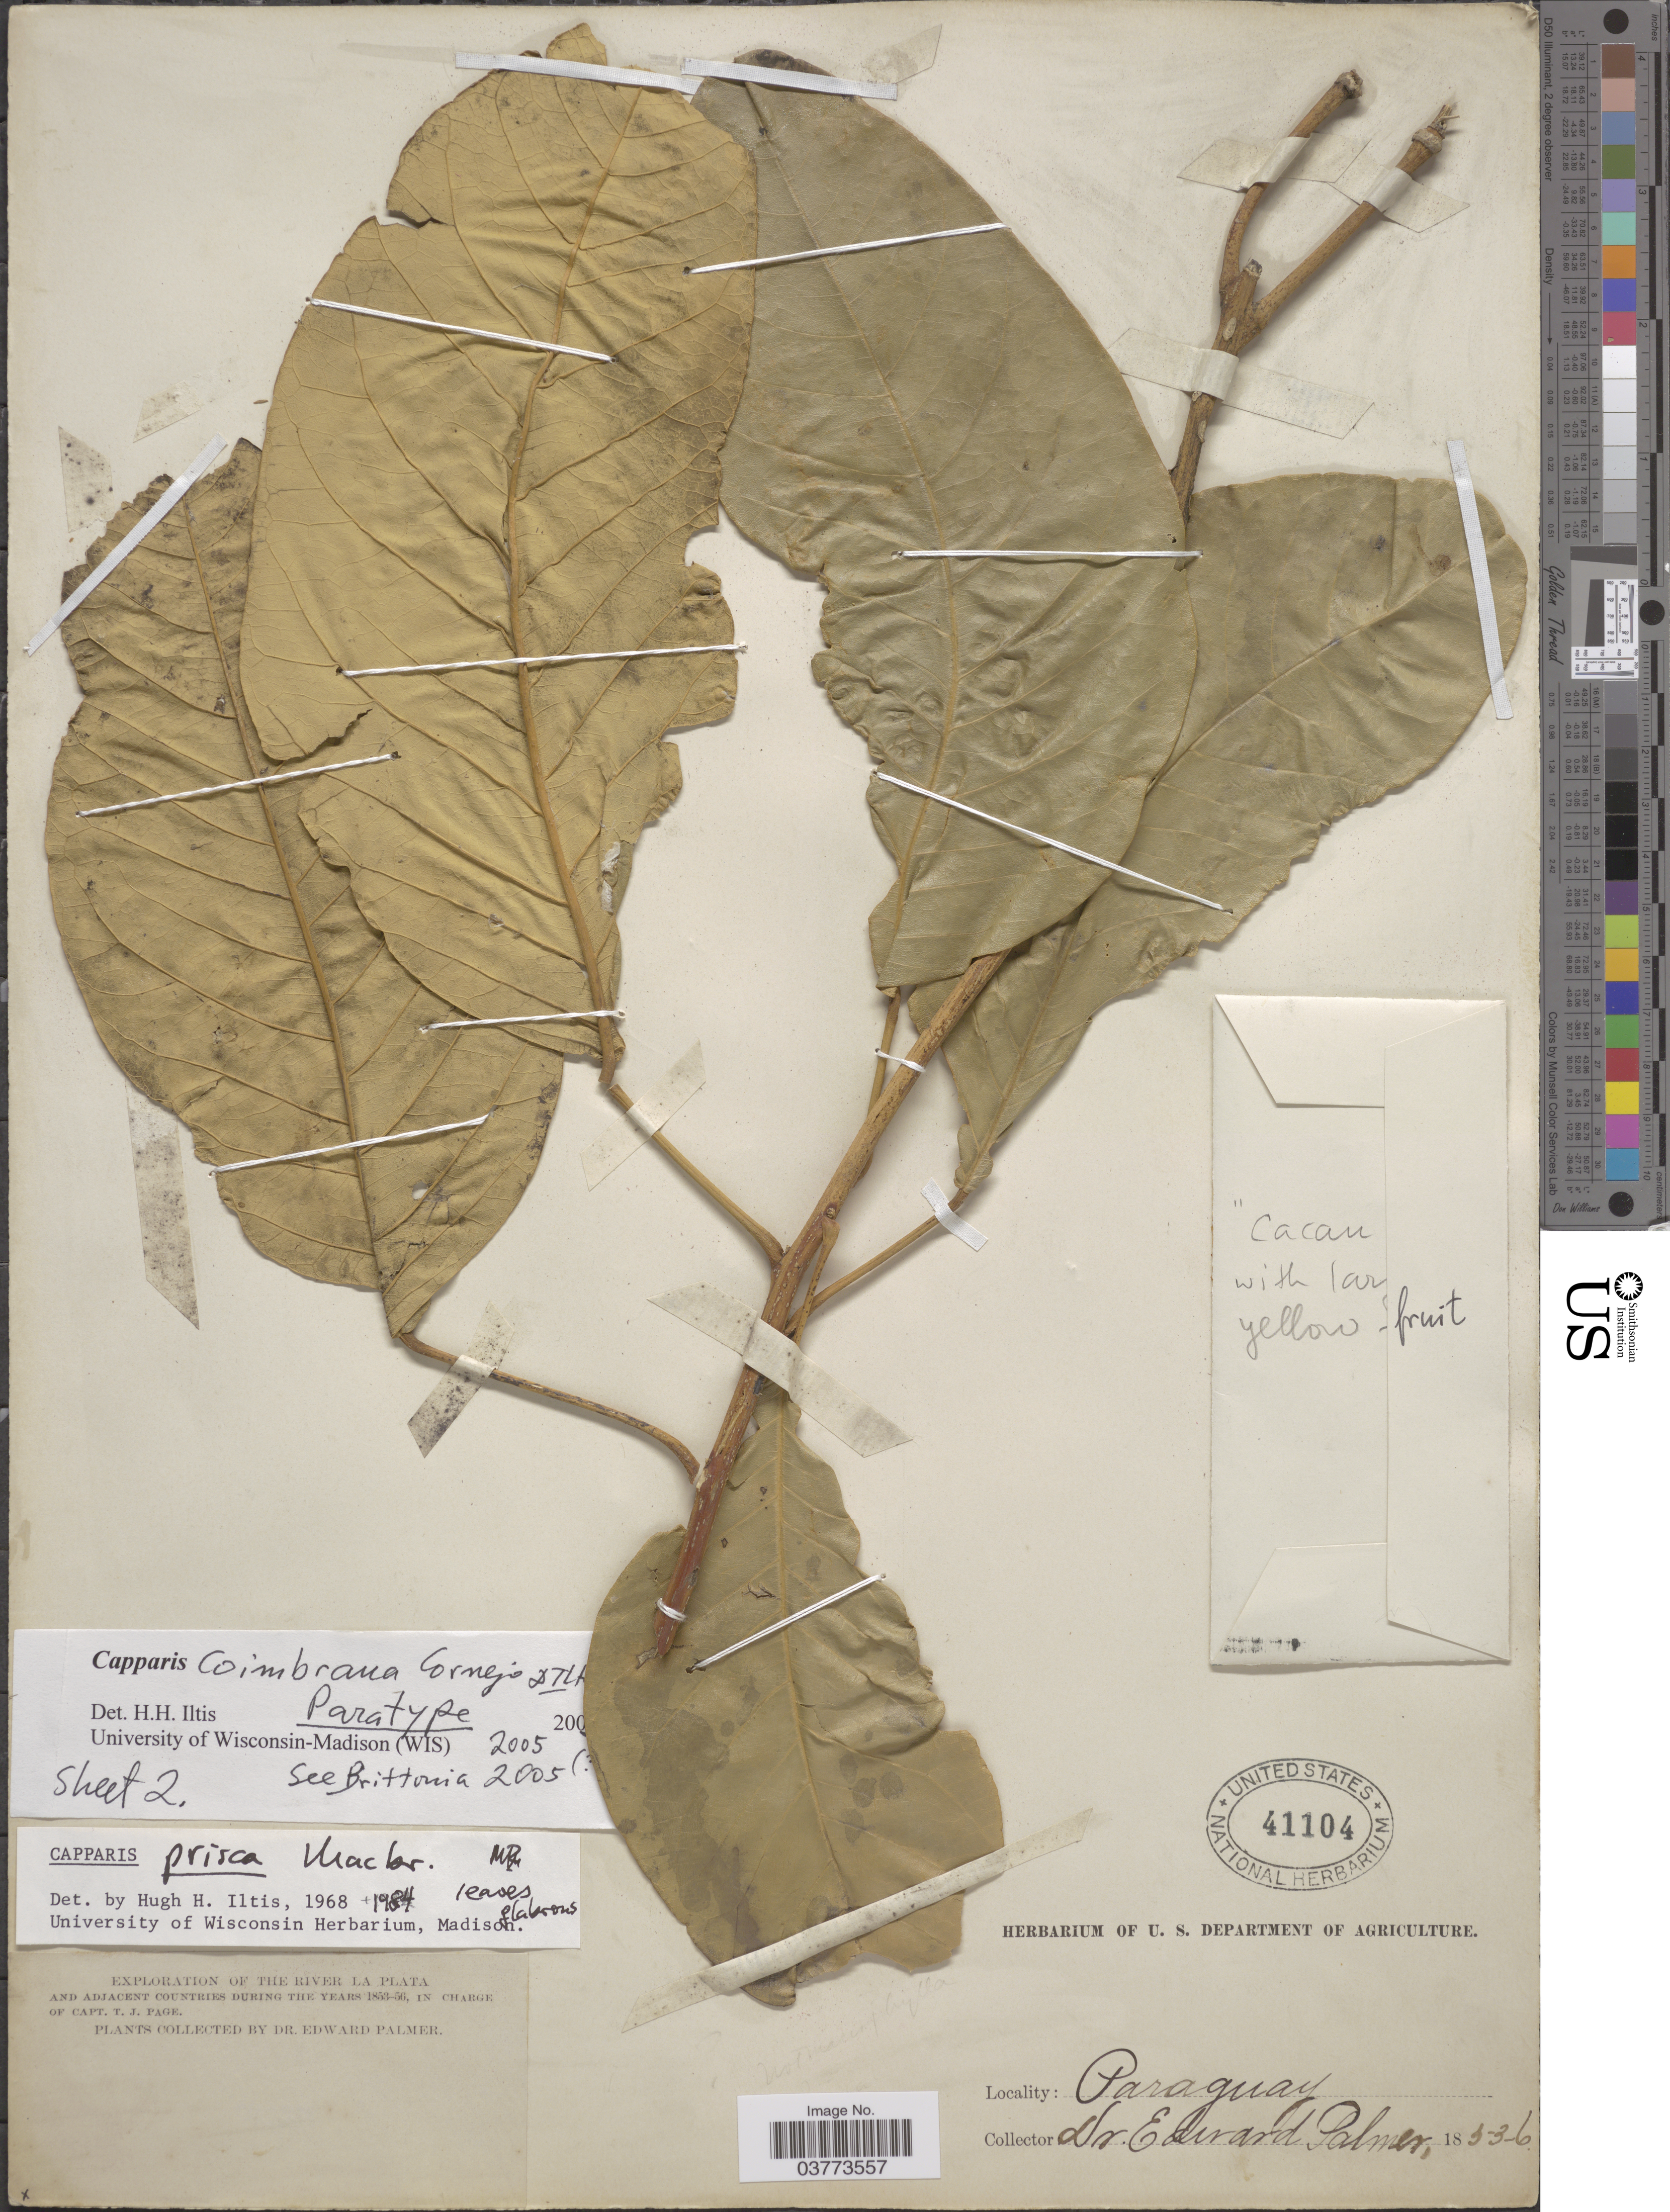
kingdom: Plantae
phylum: Tracheophyta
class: Magnoliopsida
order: Brassicales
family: Capparaceae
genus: Capparidastrum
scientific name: Capparidastrum coimbranum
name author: (Cornejo & Iltis) Cornejo & Iltis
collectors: E. Palmer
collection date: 1853/1856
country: Paraguay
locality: The River La Plata and adjacent countries.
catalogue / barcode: US 41104